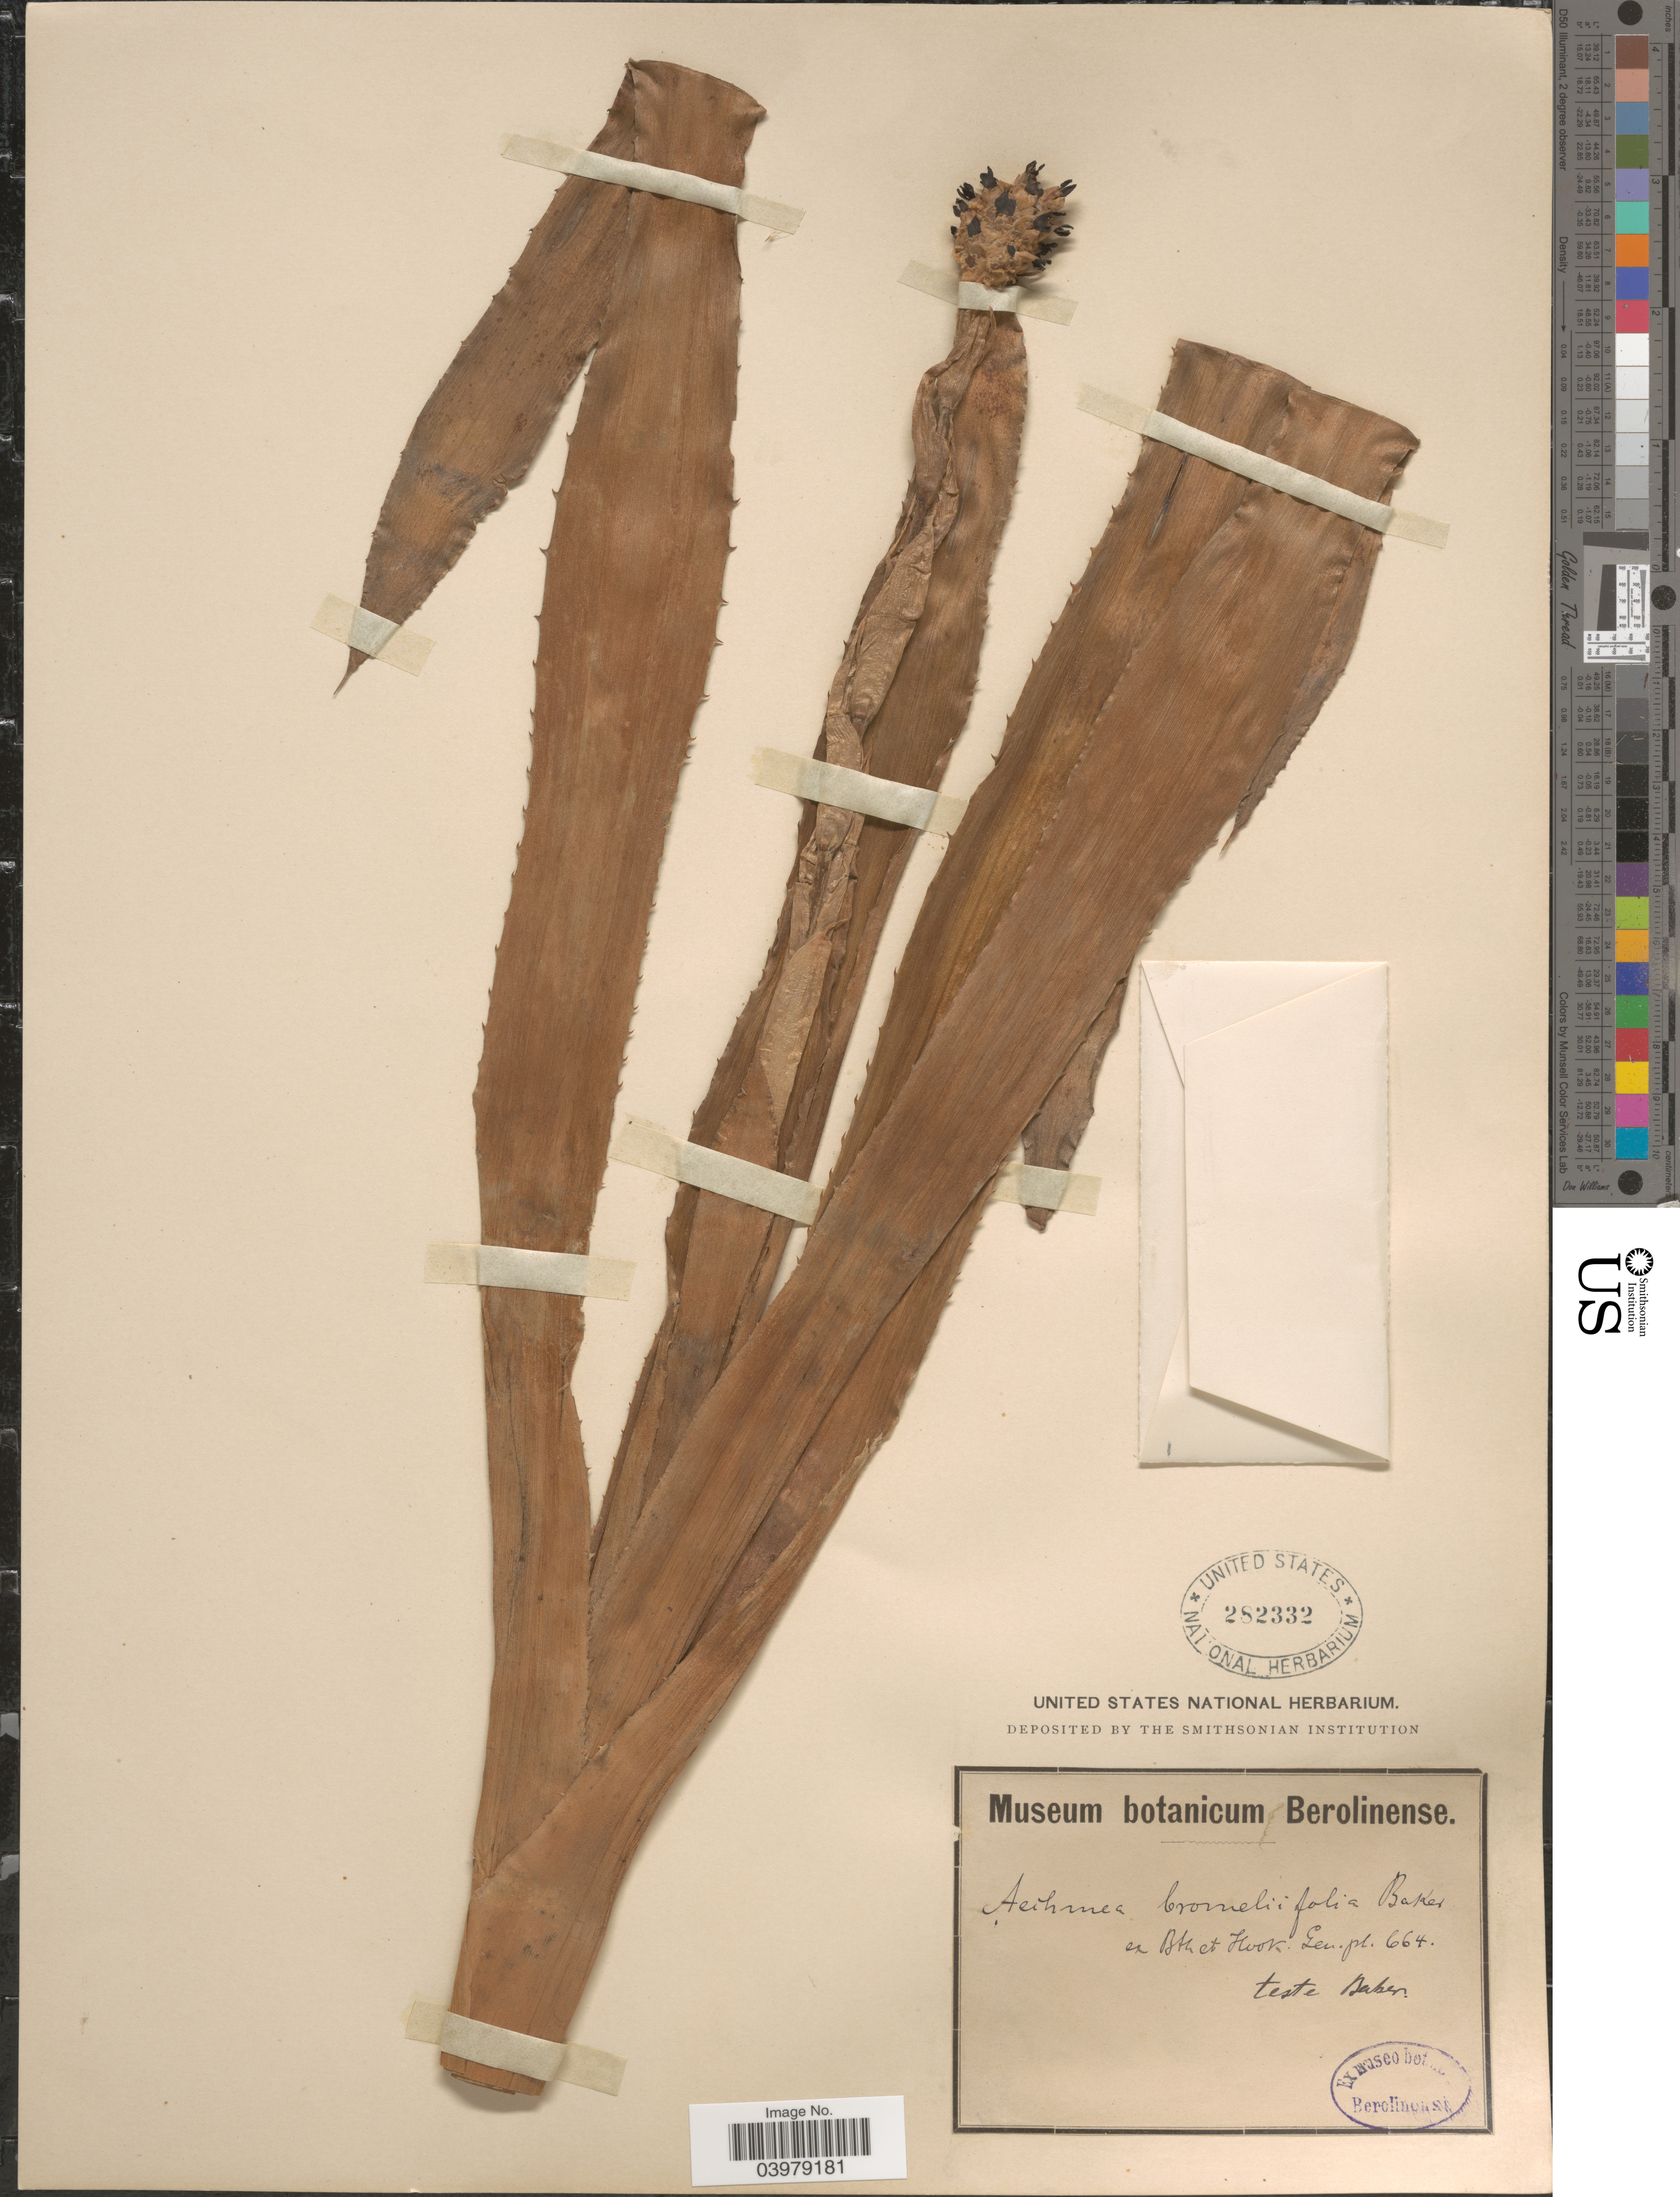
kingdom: Plantae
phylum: Tracheophyta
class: Liliopsida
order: Poales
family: Bromeliaceae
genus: Aechmea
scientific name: Aechmea bromeliifolia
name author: (Rudge) Baker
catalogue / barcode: US 282332